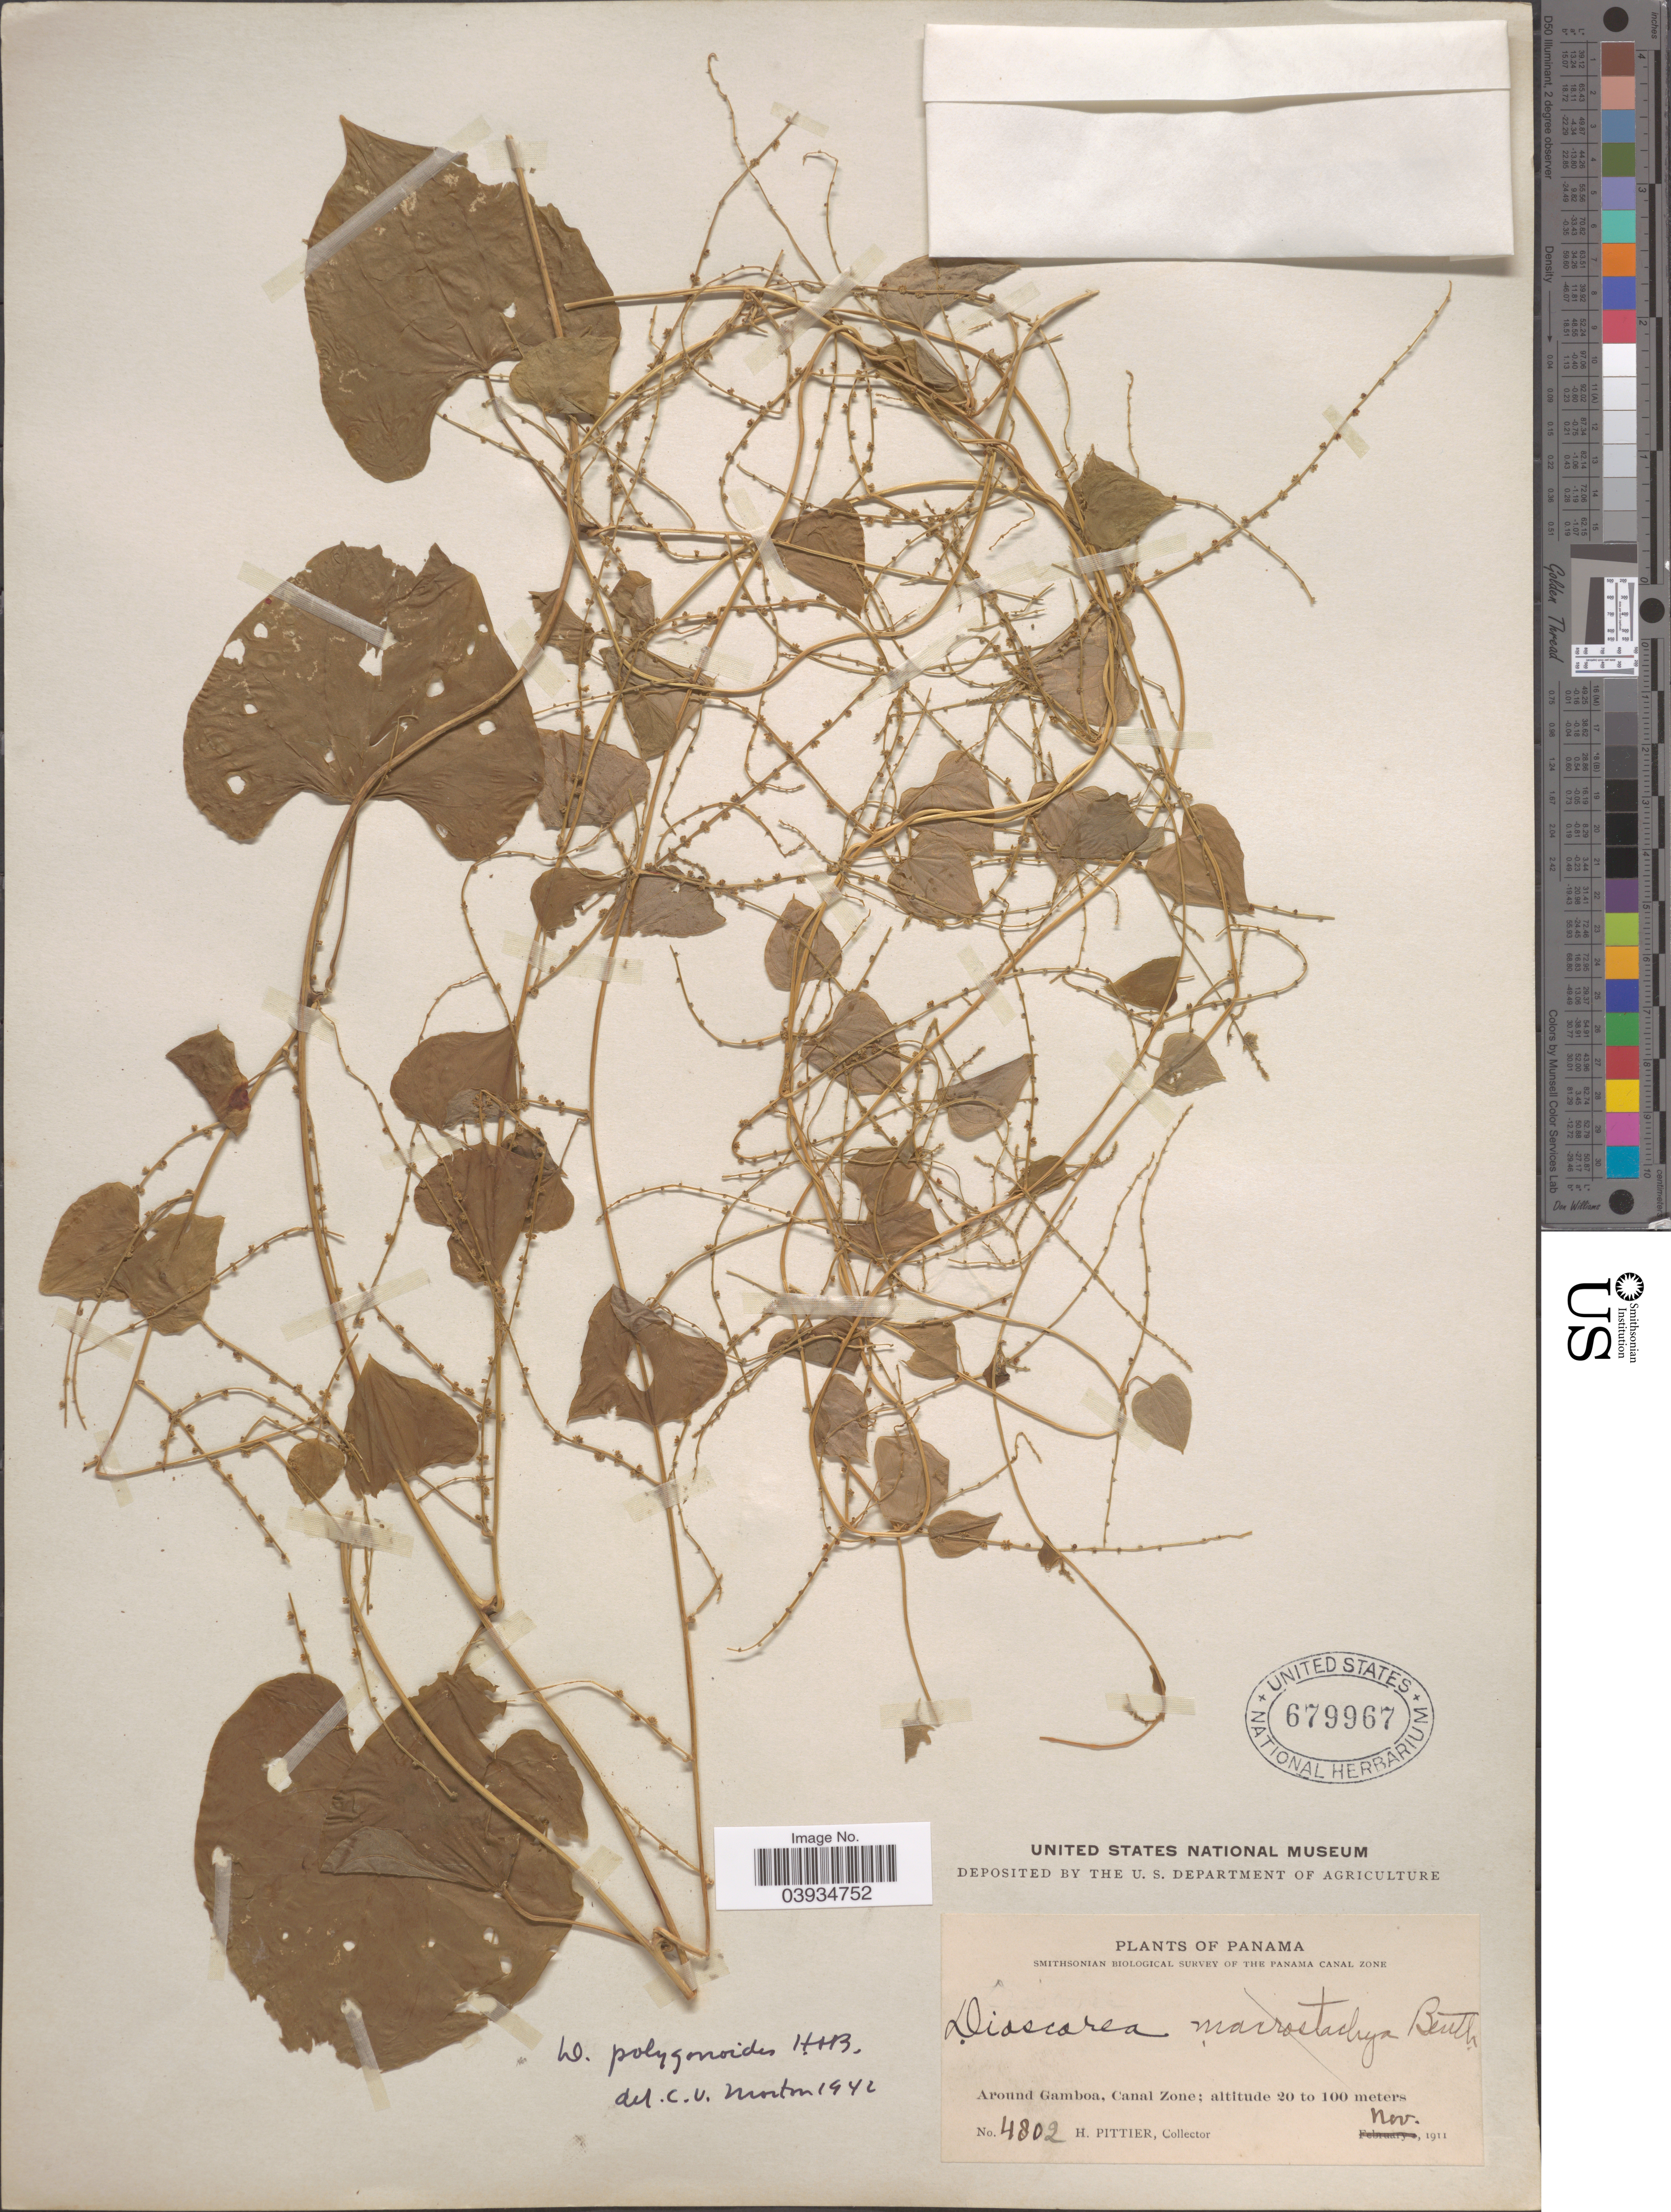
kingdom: Plantae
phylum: Tracheophyta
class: Liliopsida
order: Dioscoreales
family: Dioscoreaceae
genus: Dioscorea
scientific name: Dioscorea polygonoides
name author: Humb. & Bonpl. ex Willd.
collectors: H. F. Pittier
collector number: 4802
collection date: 1911-11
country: Panama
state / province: Colón / Panamá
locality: The Panama Canal Zone. Around Gamboa, Canal Zone.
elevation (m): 20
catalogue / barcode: US 679967